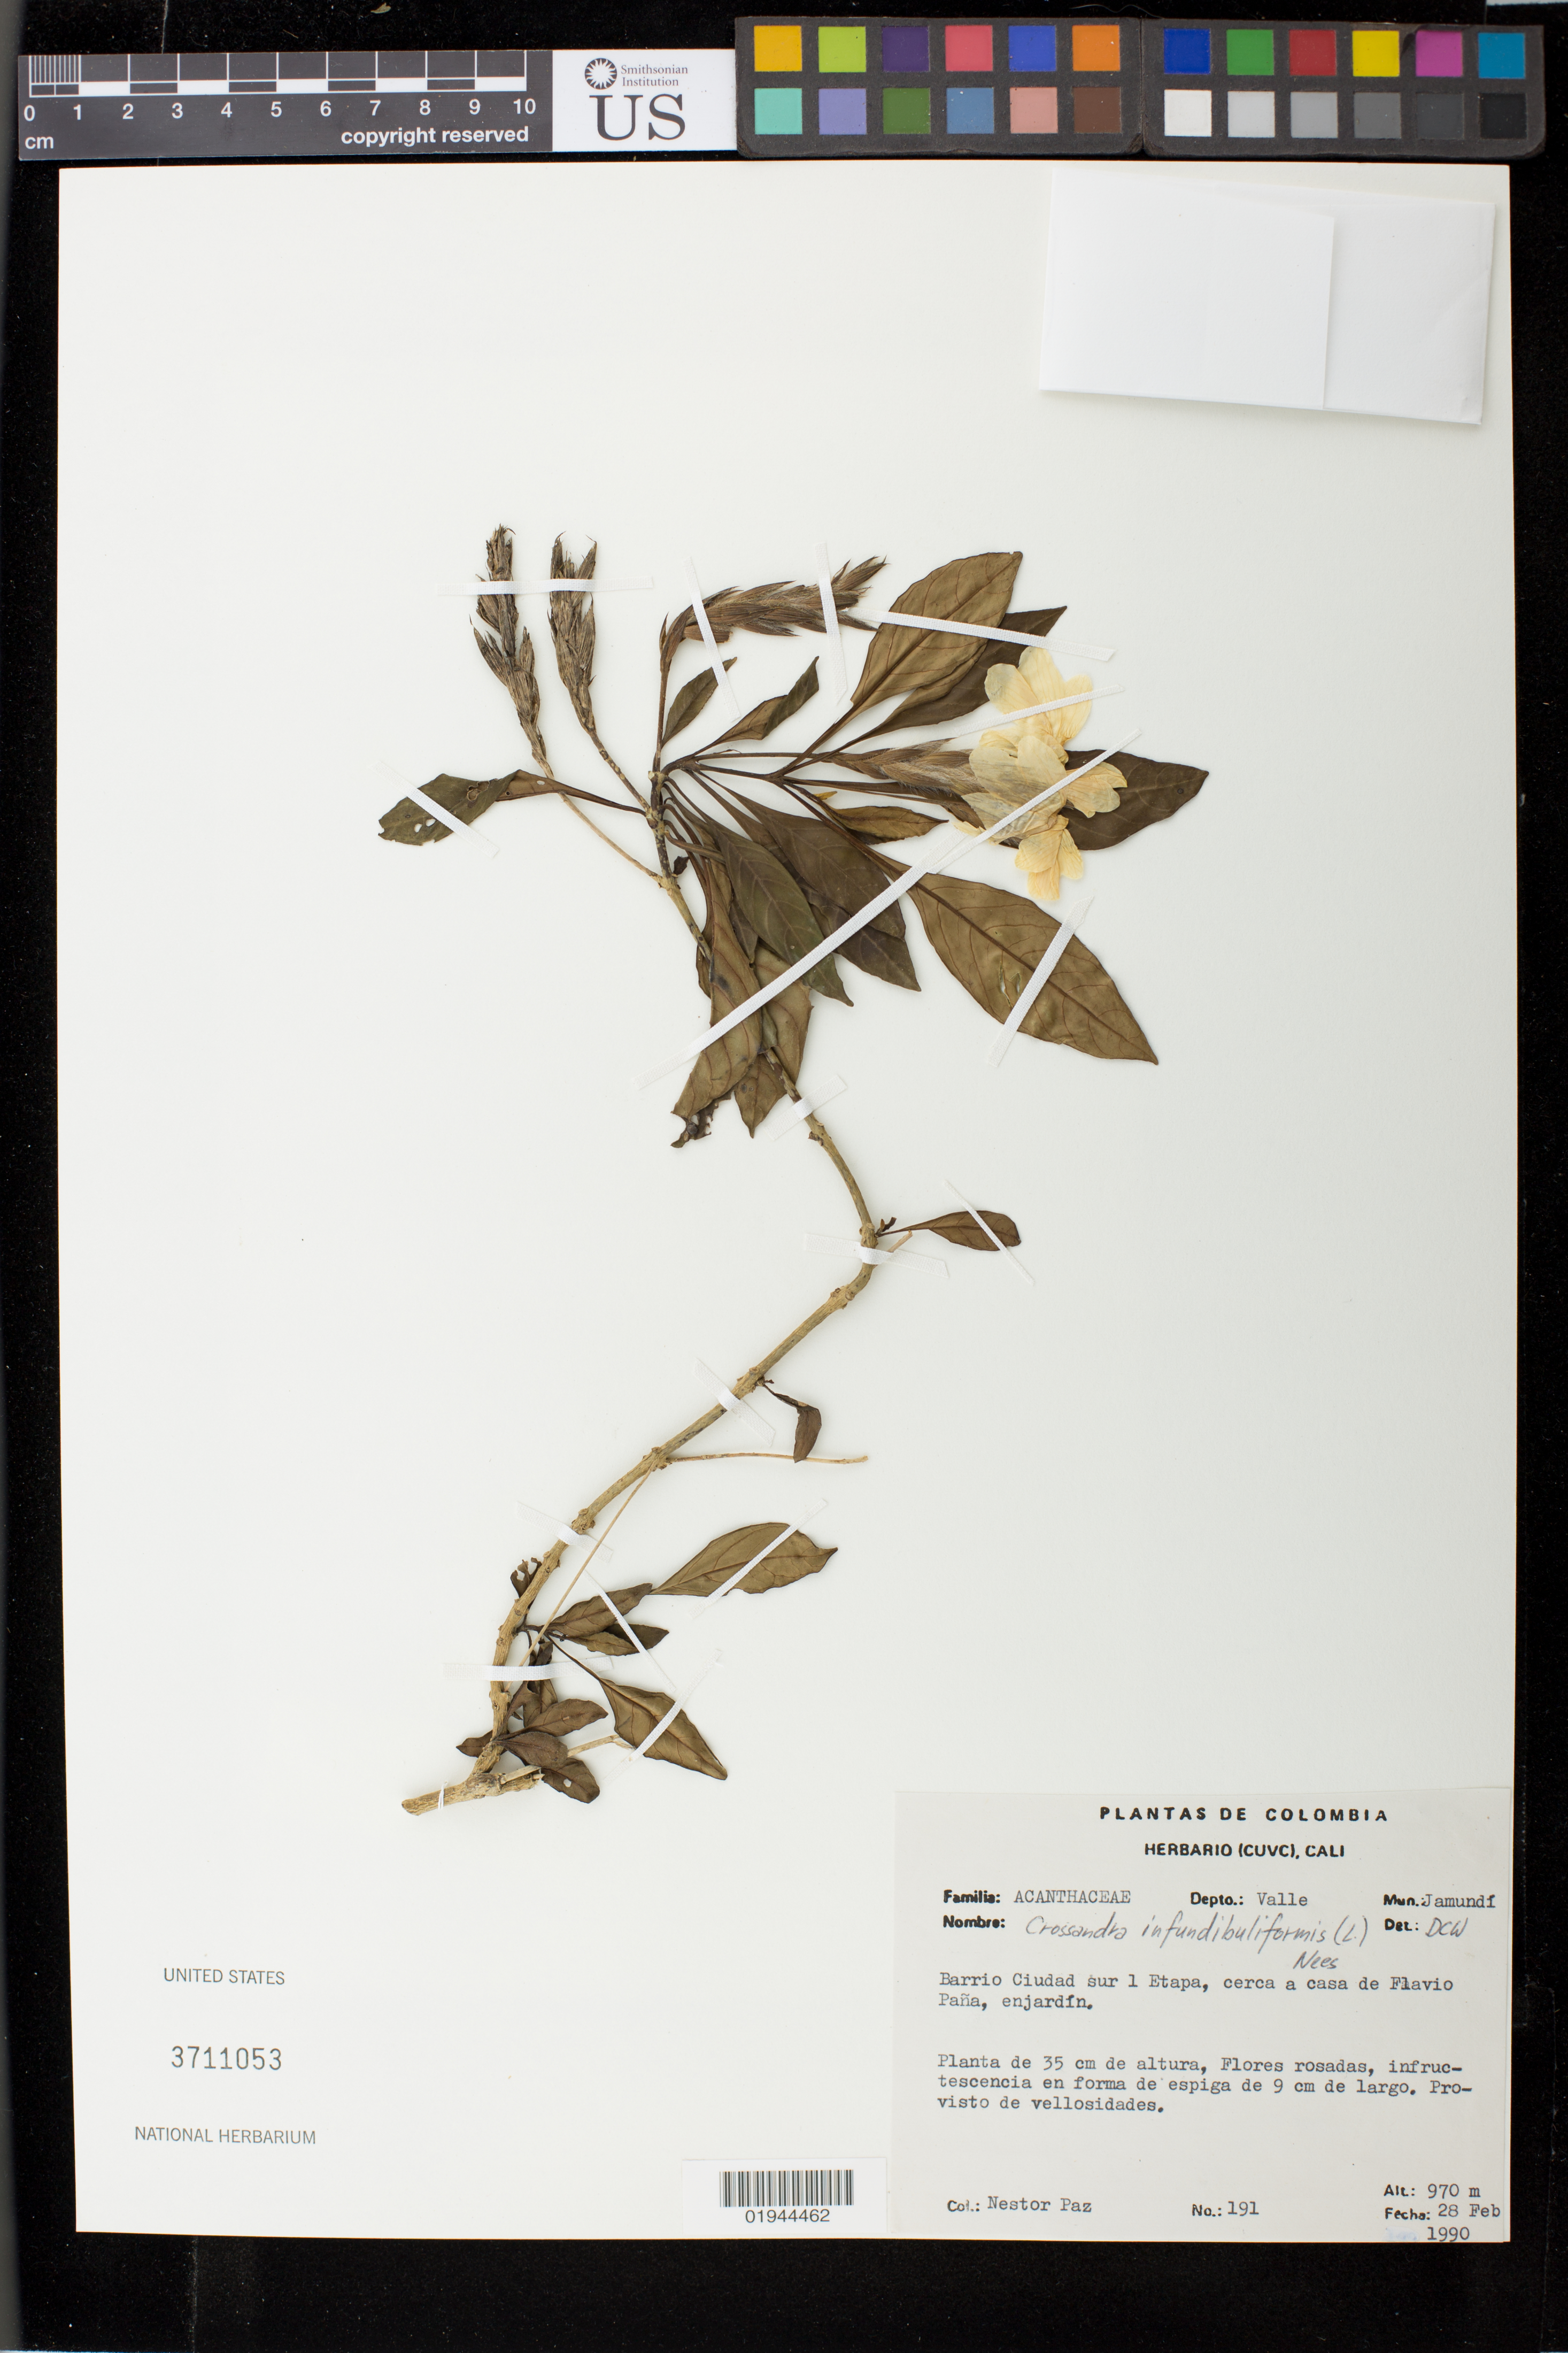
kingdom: Plantae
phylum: Tracheophyta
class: Magnoliopsida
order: Lamiales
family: Acanthaceae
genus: Crossandra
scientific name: Crossandra infundibuliformis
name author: (L.) Nees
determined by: Wasshausen, Dieter C., (BOT), Smithsonian Institution - National Museum of Natural History (UNITED STATES)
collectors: N. Paz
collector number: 191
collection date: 1990-02-28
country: Colombia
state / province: Valle del Cauca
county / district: Jamundí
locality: Barrio Ciudad sur 1 Etapa, cerca a casa de Flavio Pana, enjardin.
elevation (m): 970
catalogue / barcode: US 3711053